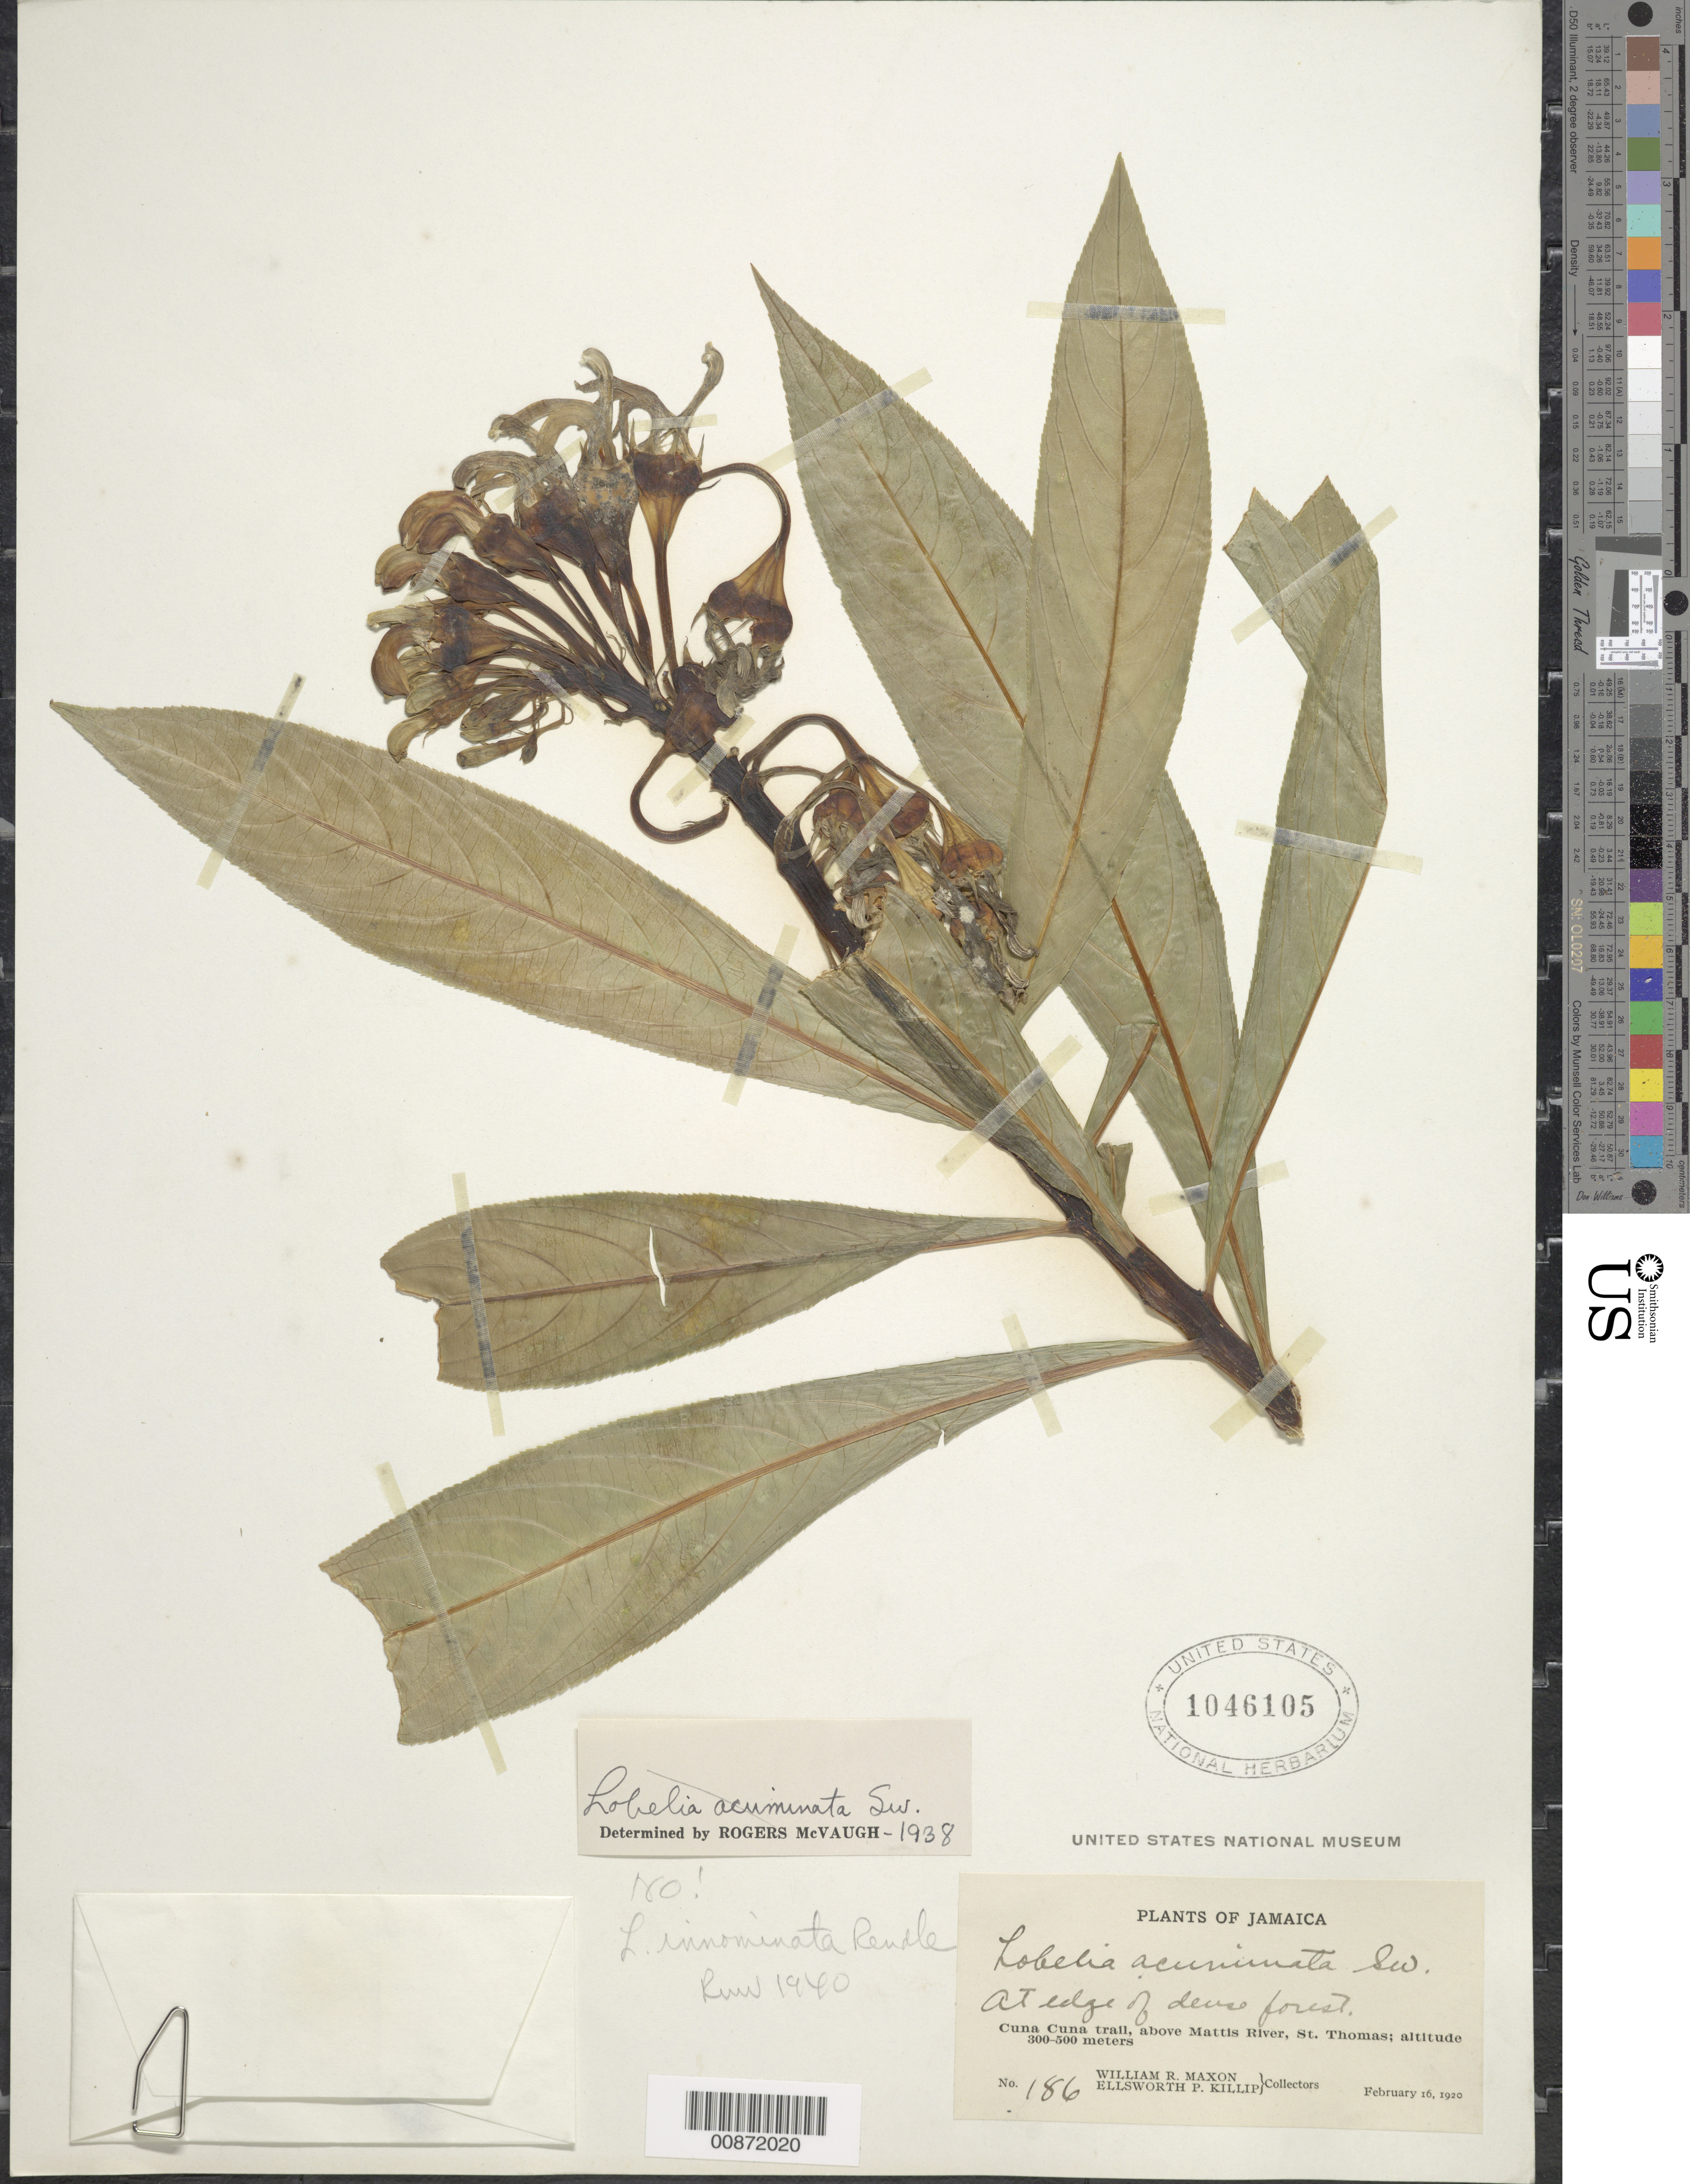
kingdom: Plantae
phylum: Tracheophyta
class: Magnoliopsida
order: Asterales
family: Campanulaceae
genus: Lobelia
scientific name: Lobelia innominata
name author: Rendle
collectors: W. R. Maxon & E. P. Killip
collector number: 186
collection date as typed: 16 Feb 1920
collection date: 1920-02-16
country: Jamaica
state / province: Saint Thomas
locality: Cuna Cuna trail, above Mattis River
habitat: At edge of dense forest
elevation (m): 300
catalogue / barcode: US 1046105